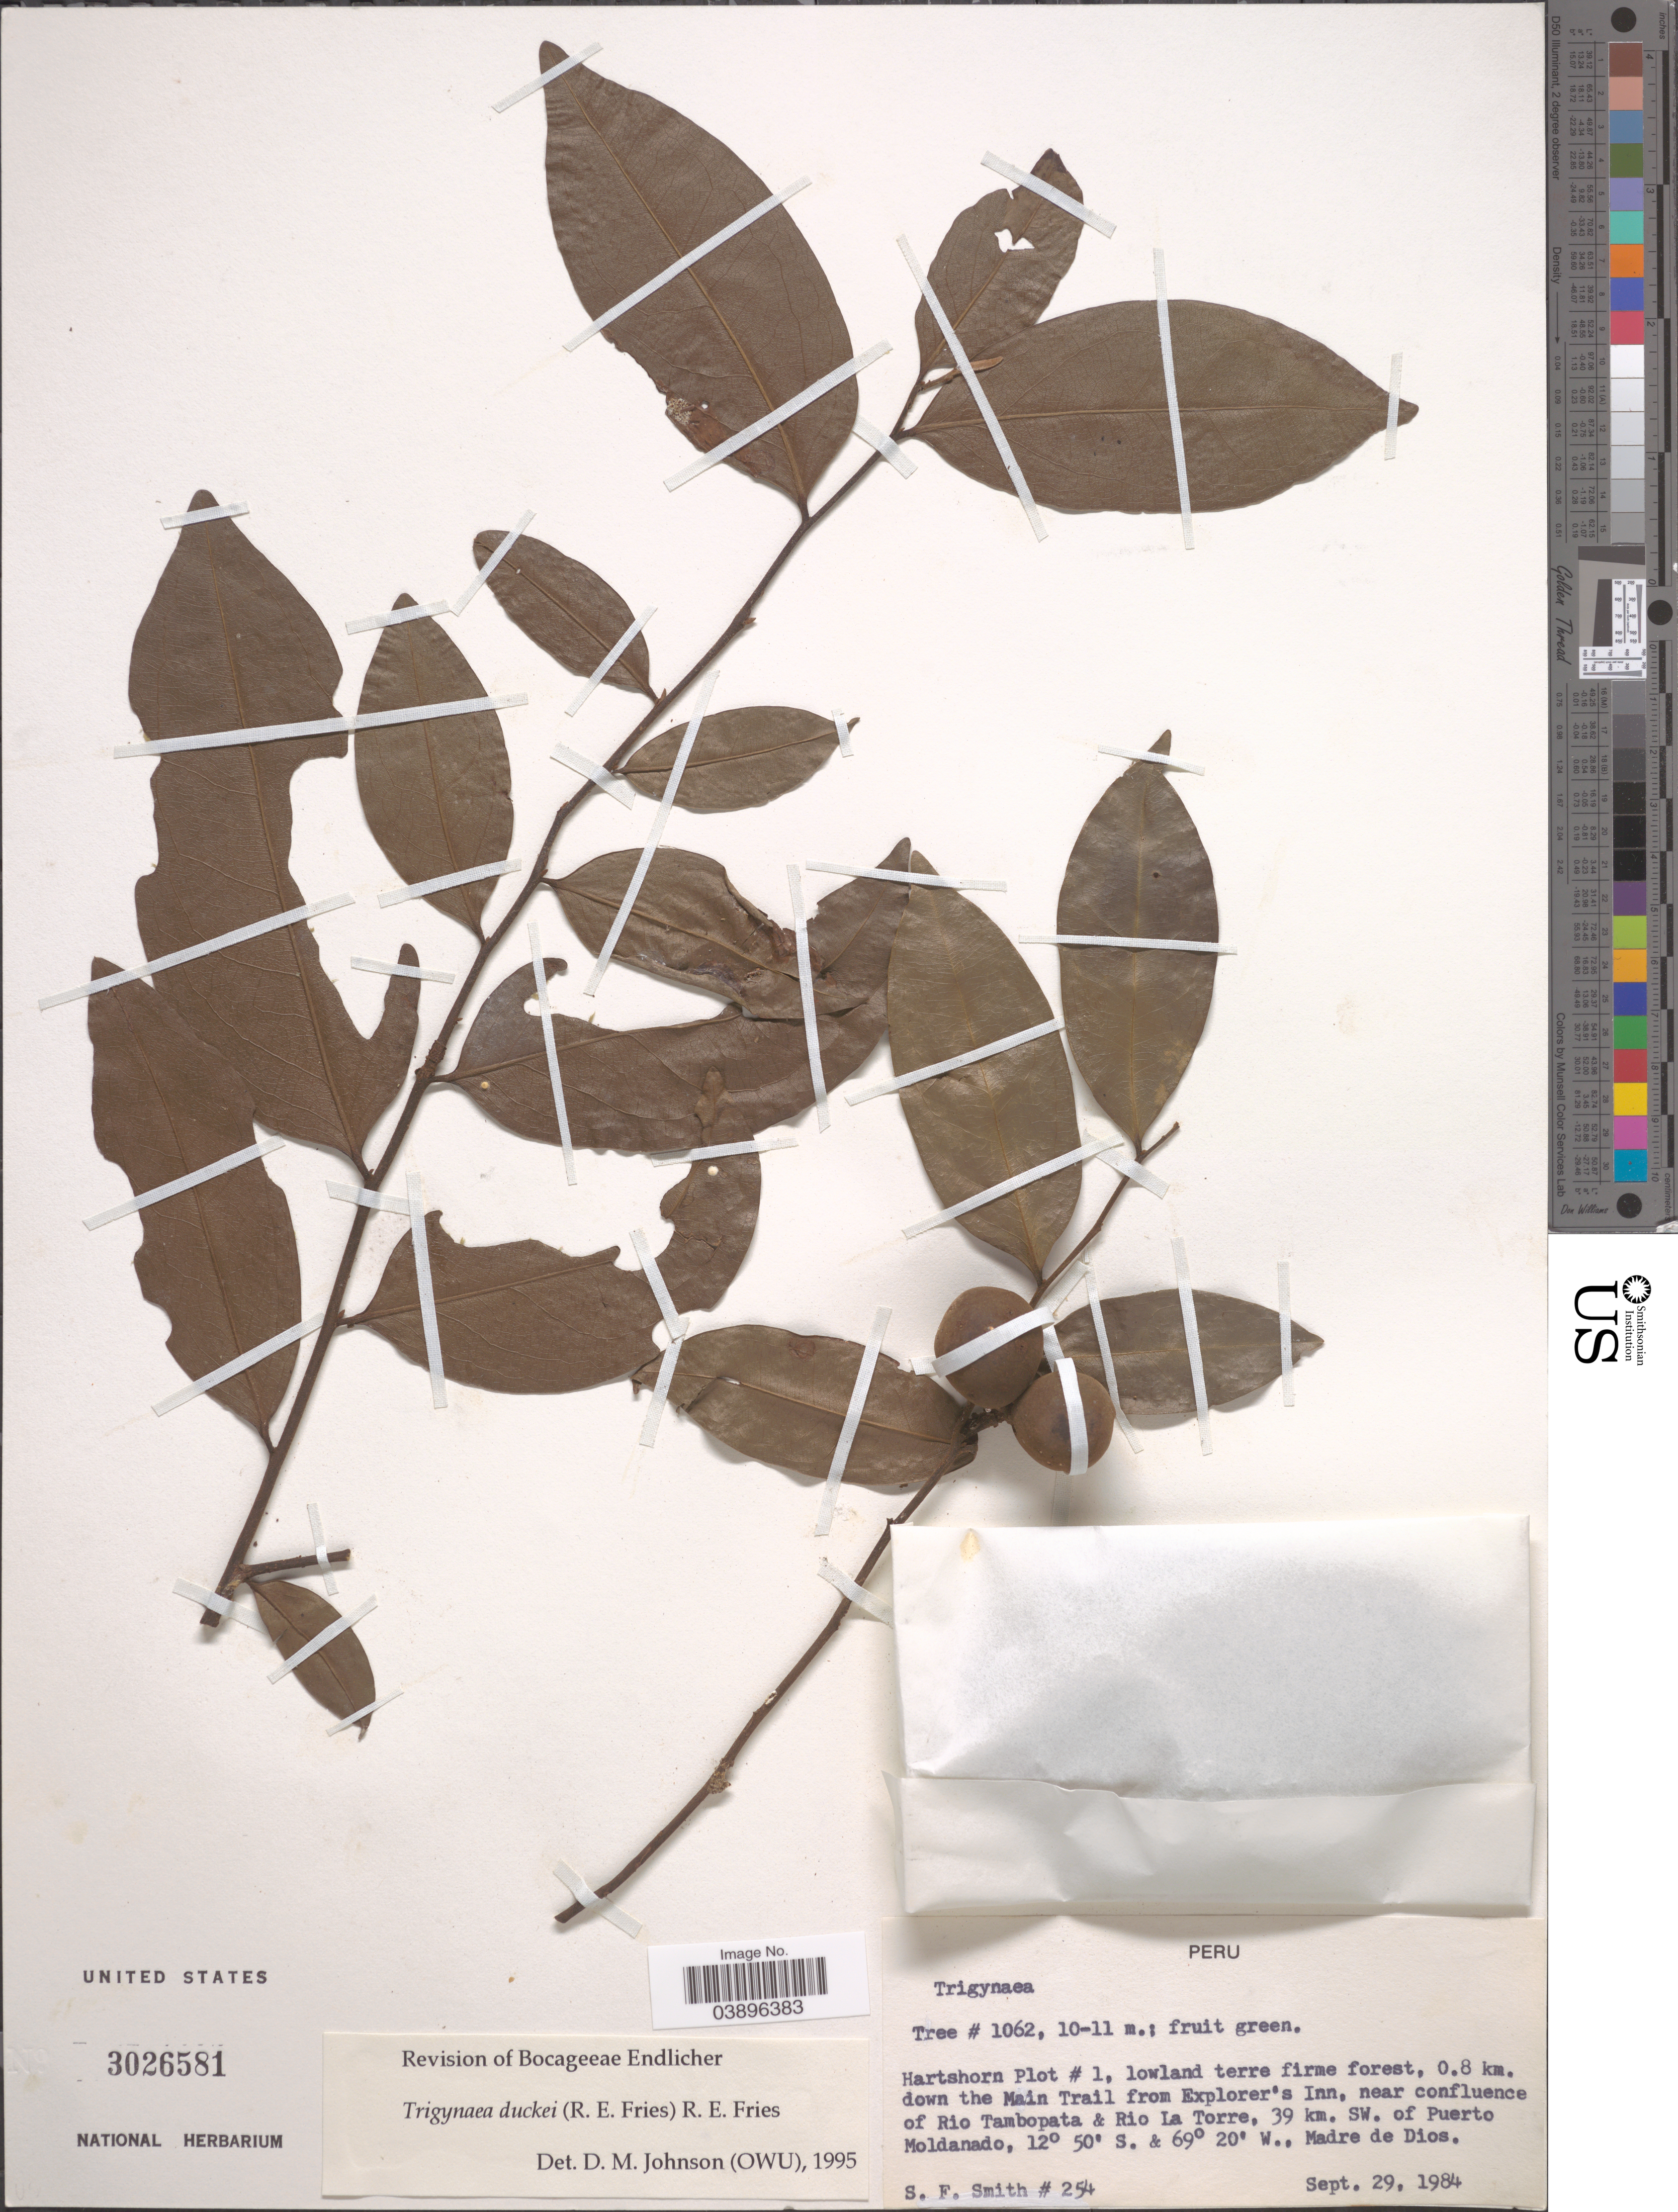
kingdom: Plantae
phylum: Tracheophyta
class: Magnoliopsida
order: Magnoliales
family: Annonaceae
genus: Trigynaea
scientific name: Trigynaea duckei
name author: (R.E. Fr.) R.E. Fr.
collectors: S.F. Smith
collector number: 254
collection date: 1984-09-29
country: Peru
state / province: Madre de Dios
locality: Hartshorn Plot #1, lowland terre firme forest, 0.8 km. down the Main Trail from Explorer's Inn, near confluence of Rio Tambopata & Rio La Torre, 39 km. SW. of Puerto Moldanado.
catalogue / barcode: US 3026581